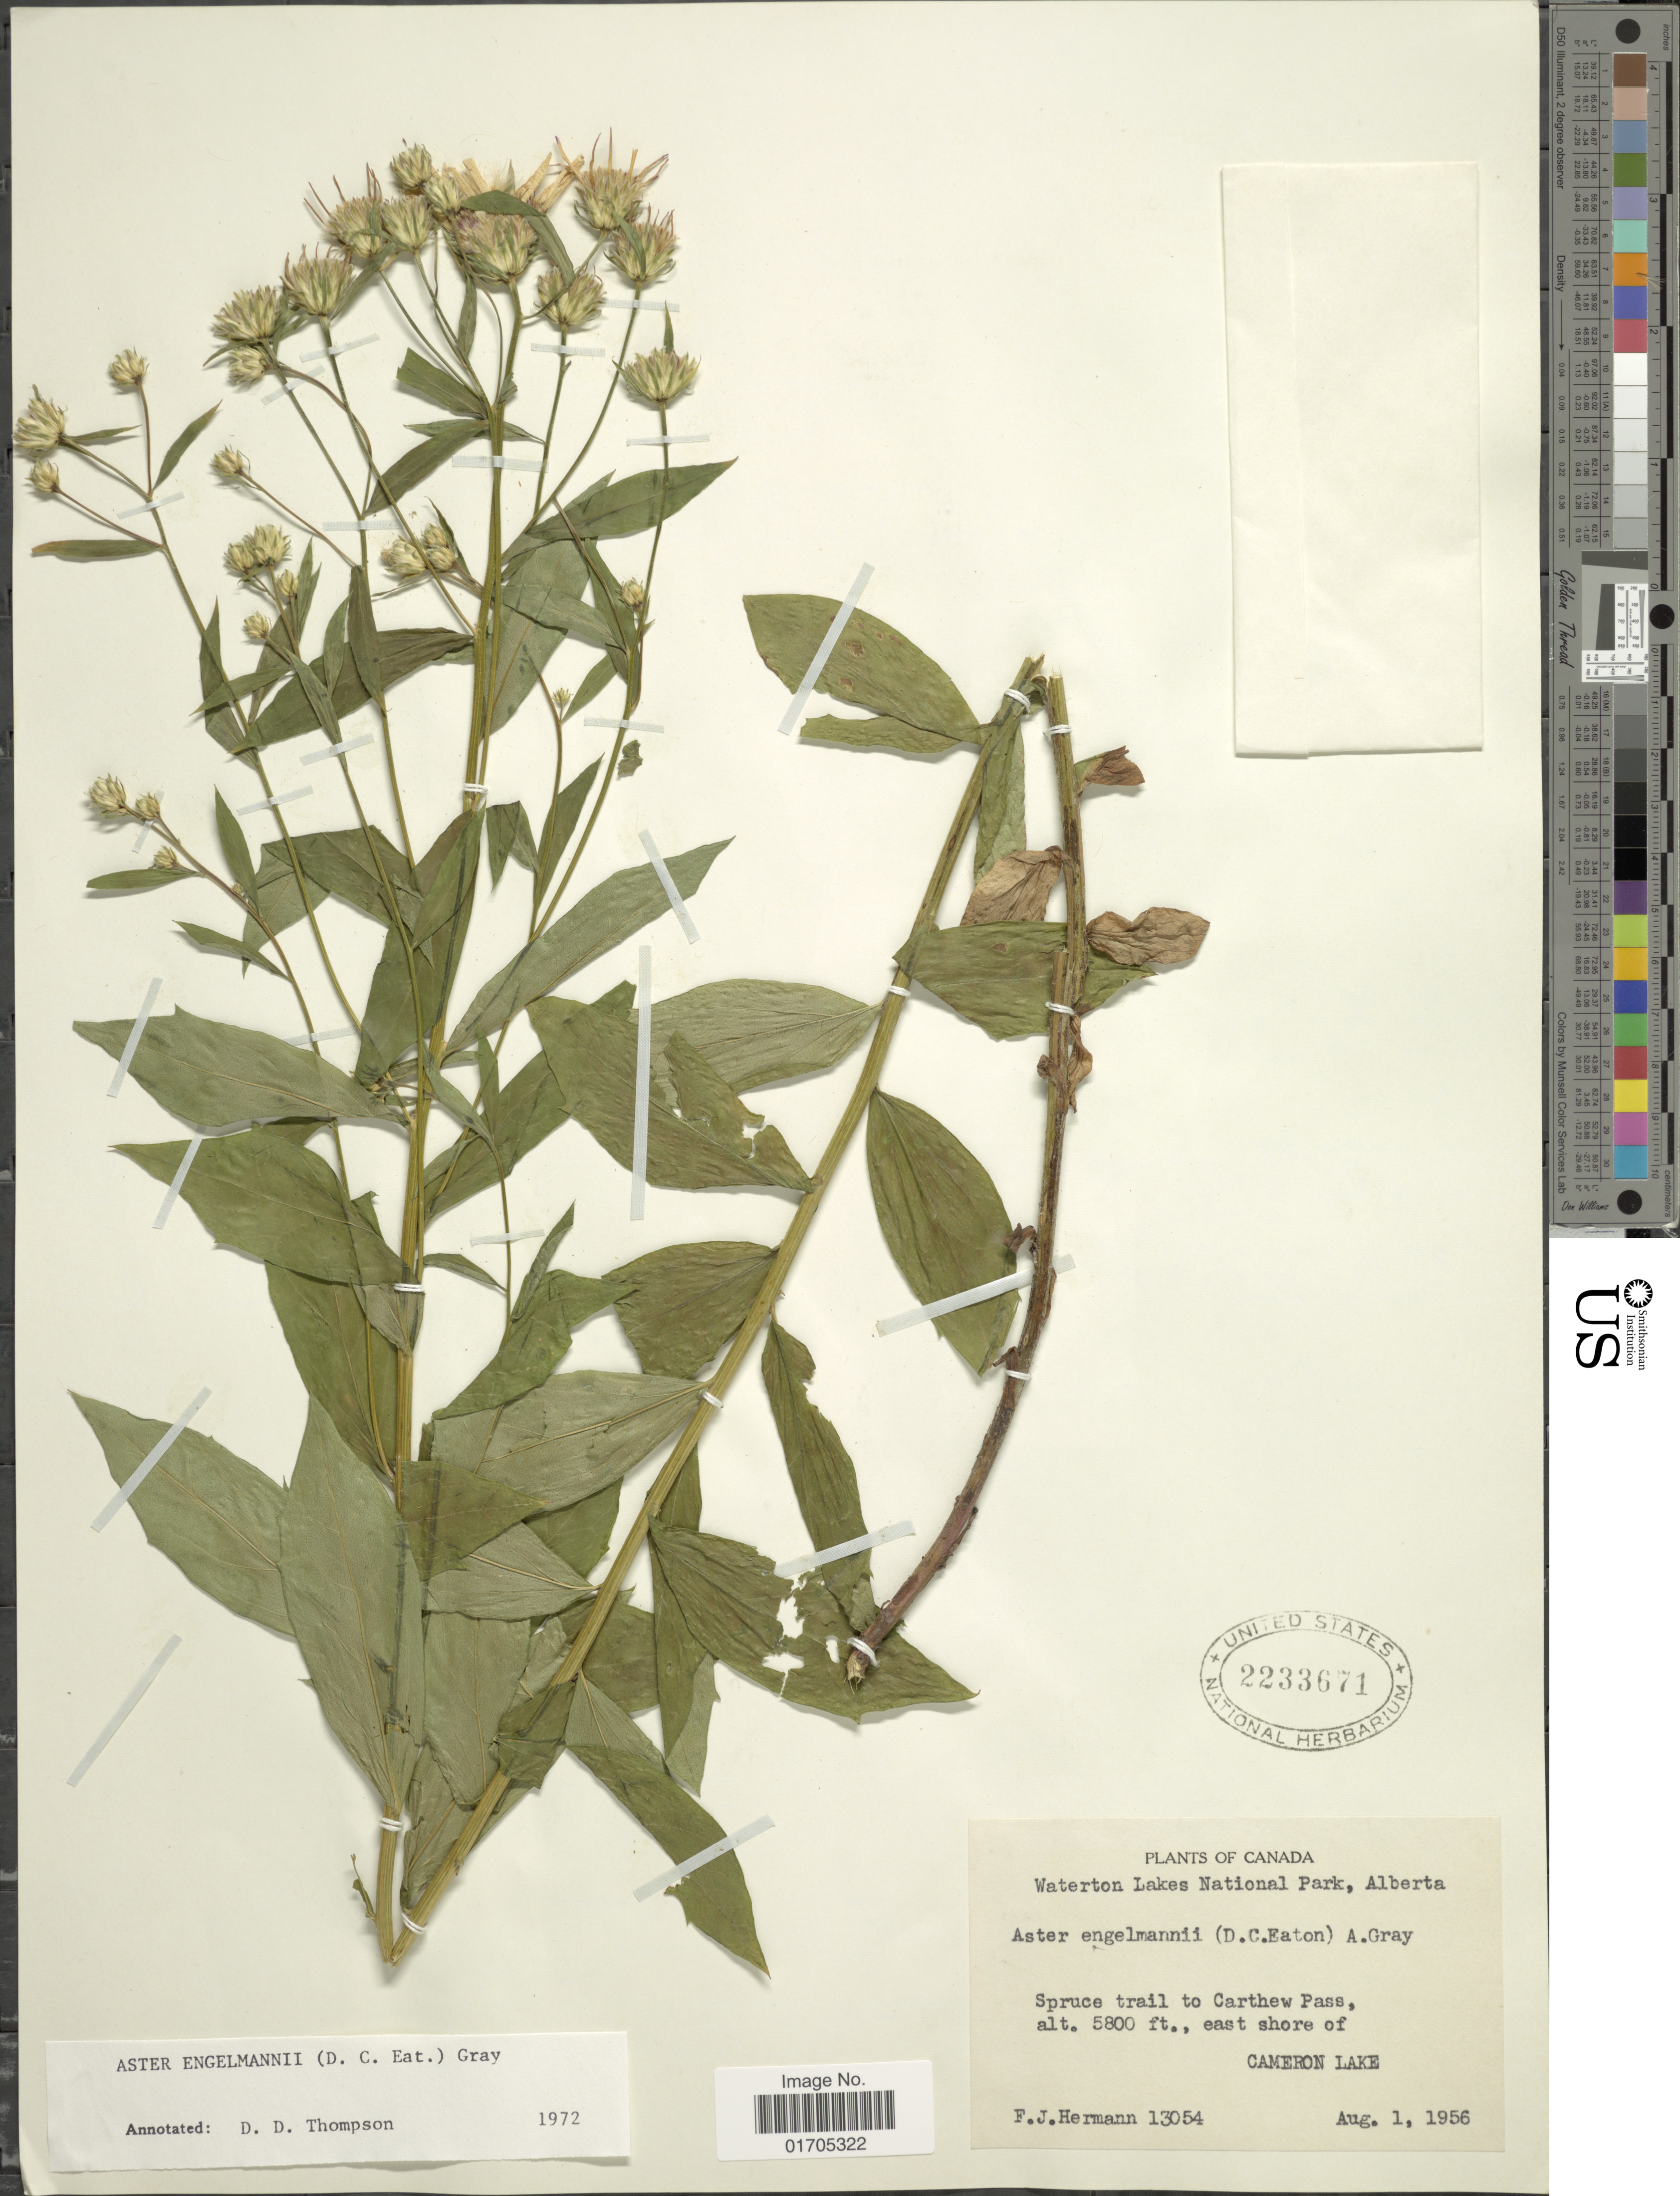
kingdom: Plantae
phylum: Tracheophyta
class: Magnoliopsida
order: Asterales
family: Asteraceae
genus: Eucephalus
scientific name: Eucephalus engelmannii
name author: (D.C. Eaton) Greene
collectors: F. J. Hermann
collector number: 13054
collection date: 1956-08-01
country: Canada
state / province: Alberta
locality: Waterton Lakes National Park, Spruce trail to Carthew Pass, east shore of Cameron Lake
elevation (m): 1768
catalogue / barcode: US 2233671